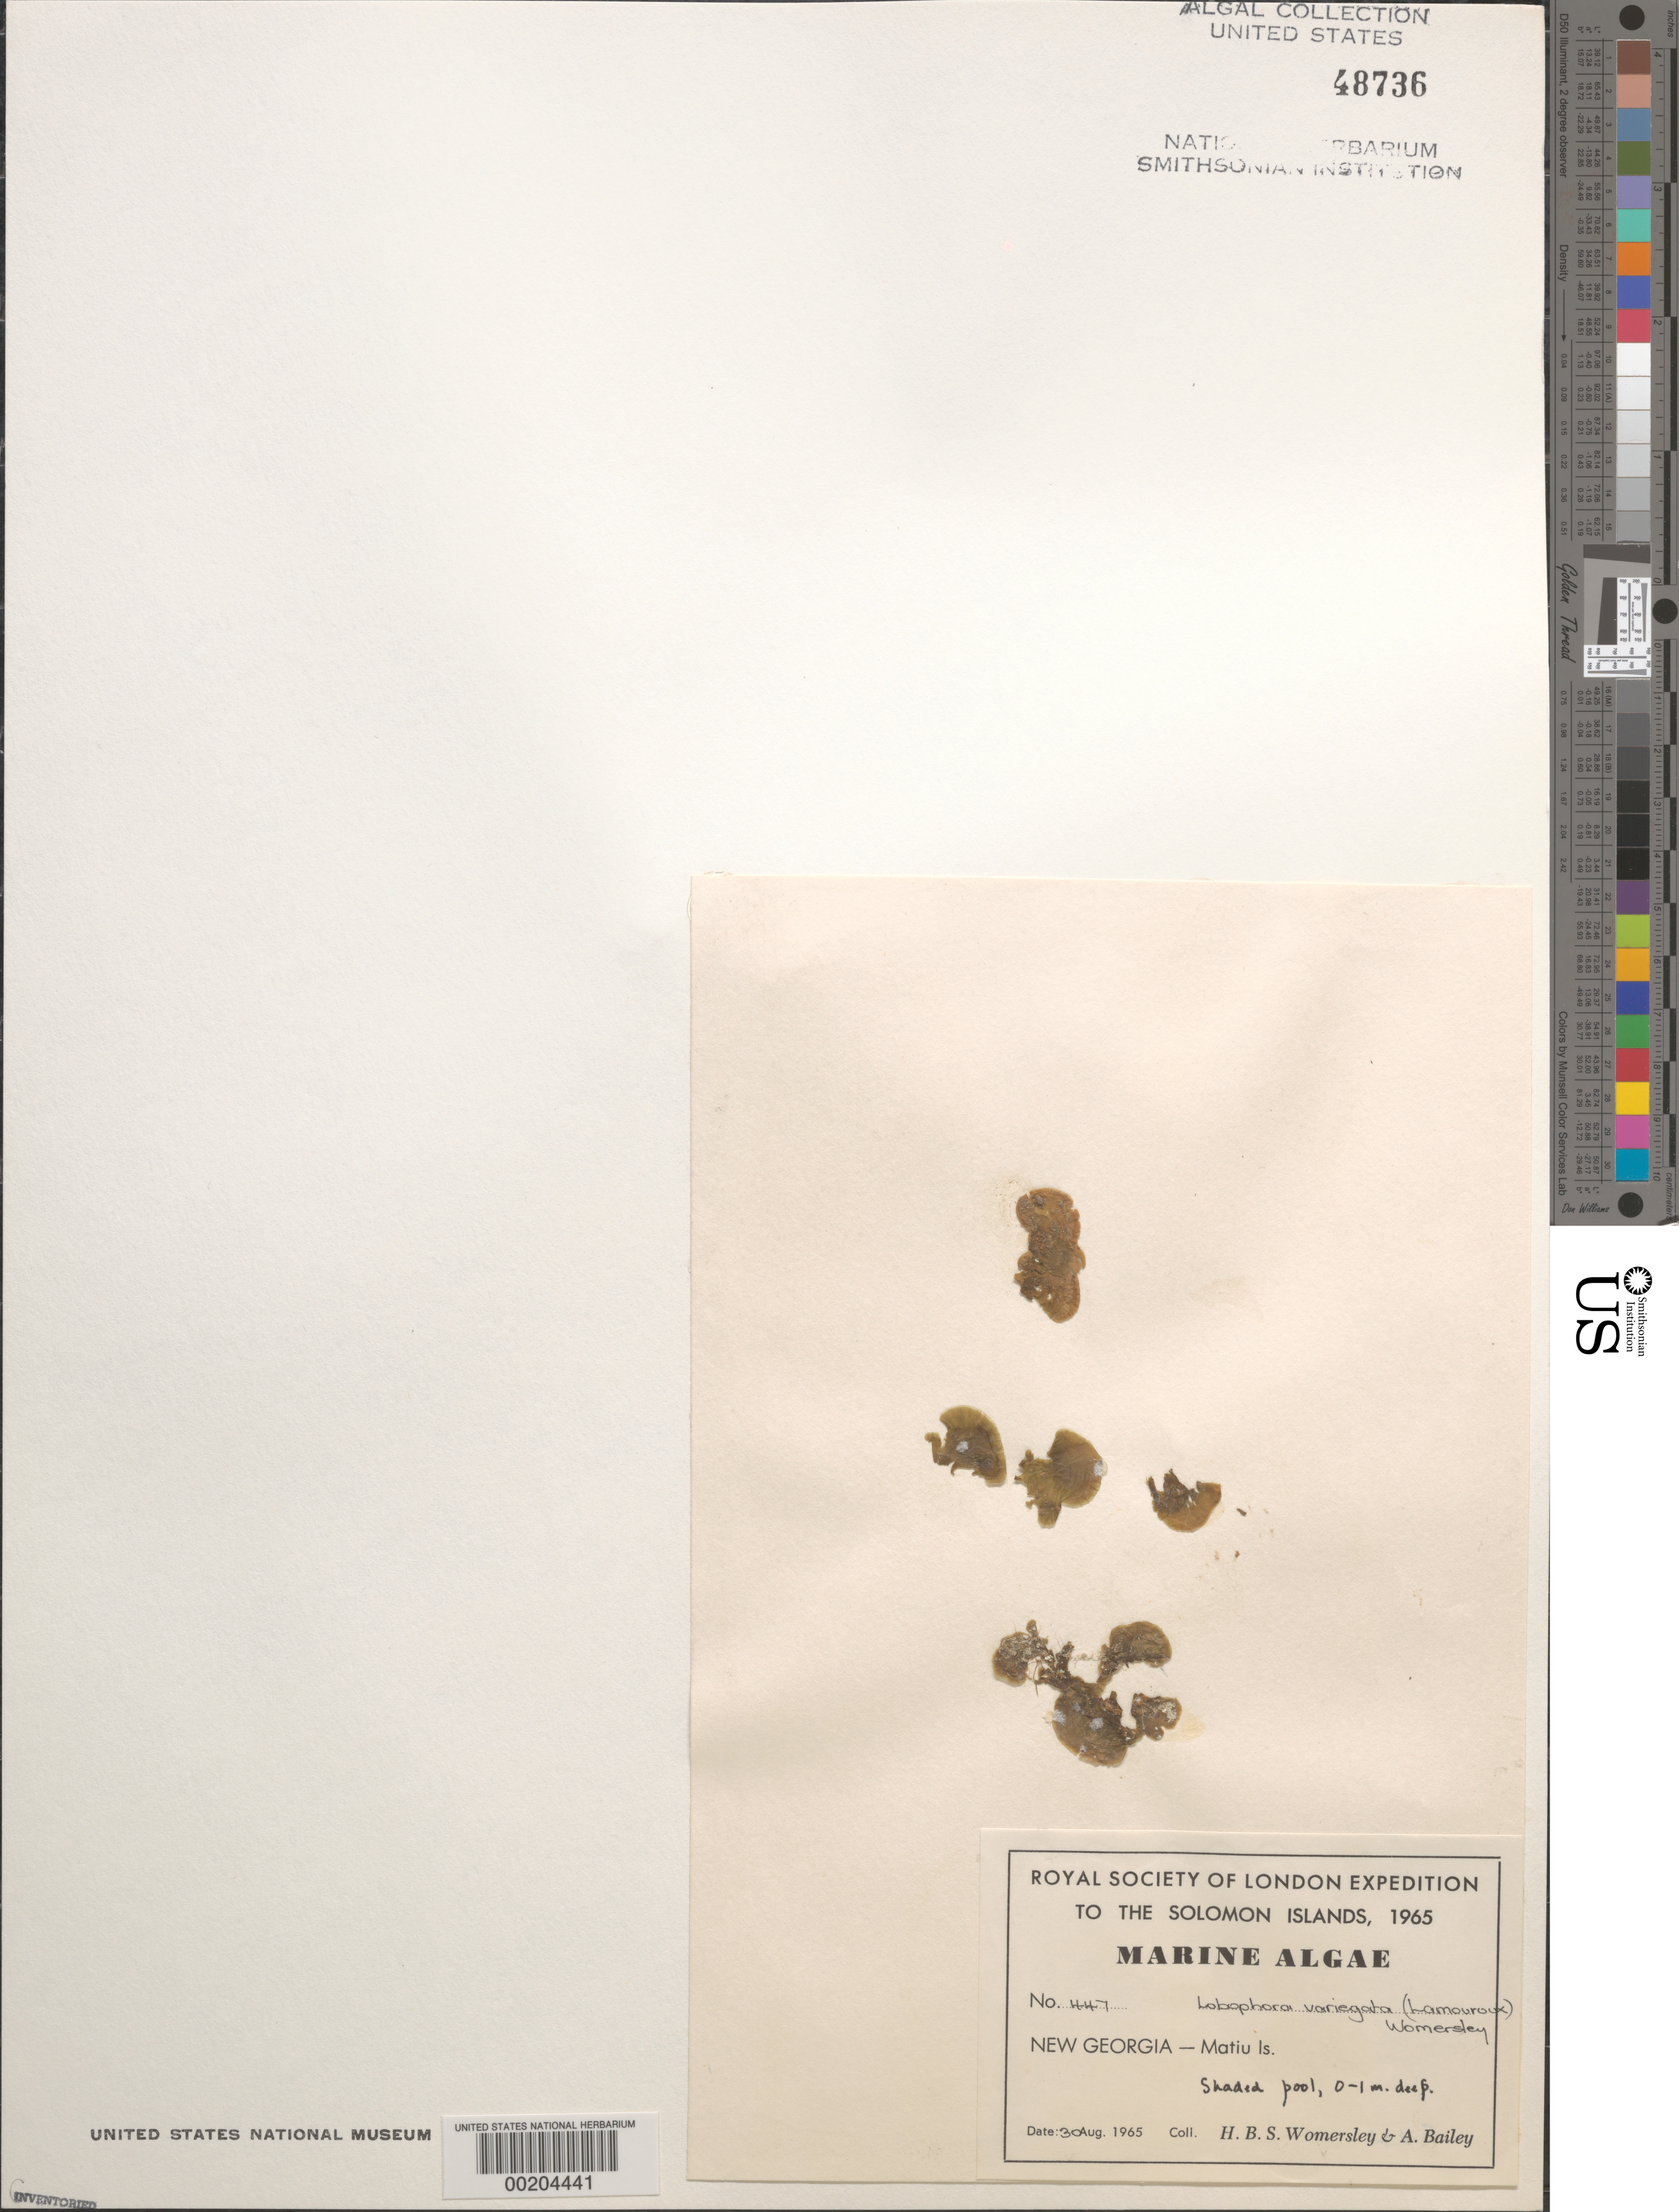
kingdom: Chromista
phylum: Ochrophyta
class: Phaeophyceae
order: Dictyotales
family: Dictyotaceae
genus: Lobophora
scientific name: Lobophora variegata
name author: (J.V.Lamouroux) Womersley & E.C. Oliveira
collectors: H. B. S. Womersley & A. Bailey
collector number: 447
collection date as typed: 30 Aug 1965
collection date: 1965-08-30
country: Solomon Islands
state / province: Western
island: Matiu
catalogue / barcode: US 48736